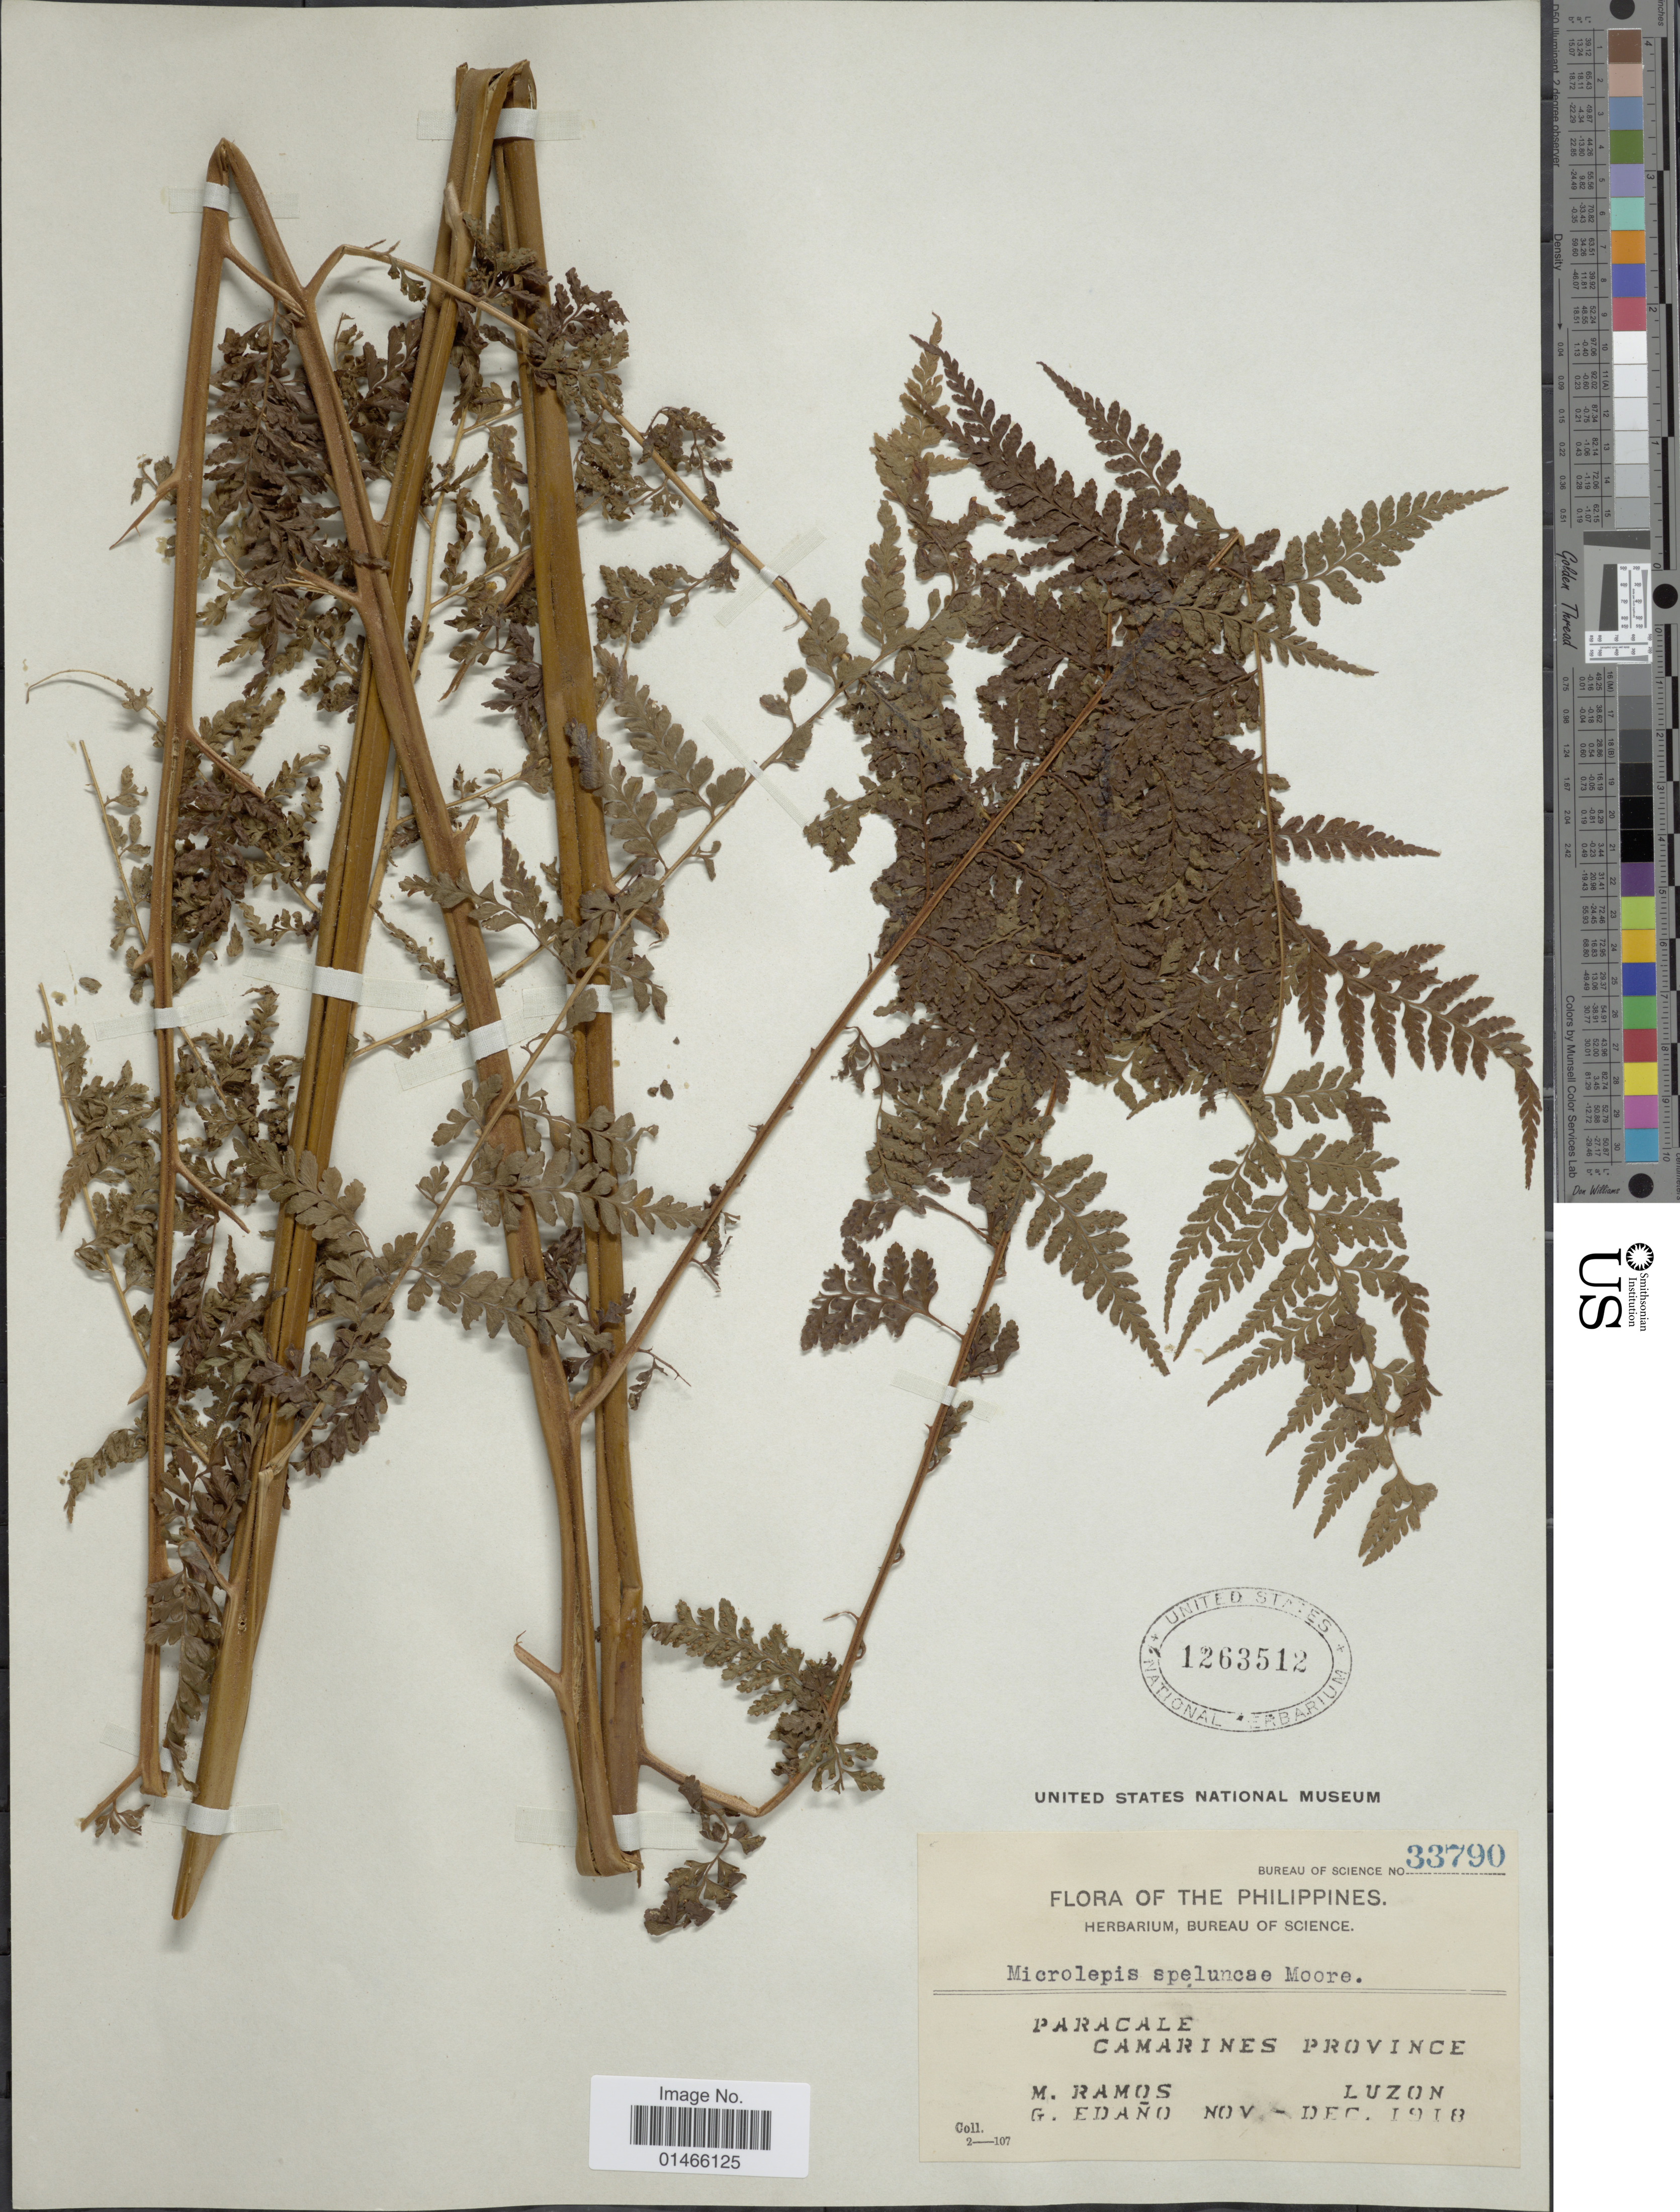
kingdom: Plantae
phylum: Tracheophyta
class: Polypodiopsida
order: Polypodiales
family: Dennstaedtiaceae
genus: Microlepia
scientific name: Microlepia speluncae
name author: (L.) T. Moore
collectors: M. Ramos & G. Edaño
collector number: Bueau of Science 33790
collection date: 1918-11/1918-12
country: Philippines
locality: Paracale, Camarines Province, Luzon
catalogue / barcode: US 1263512